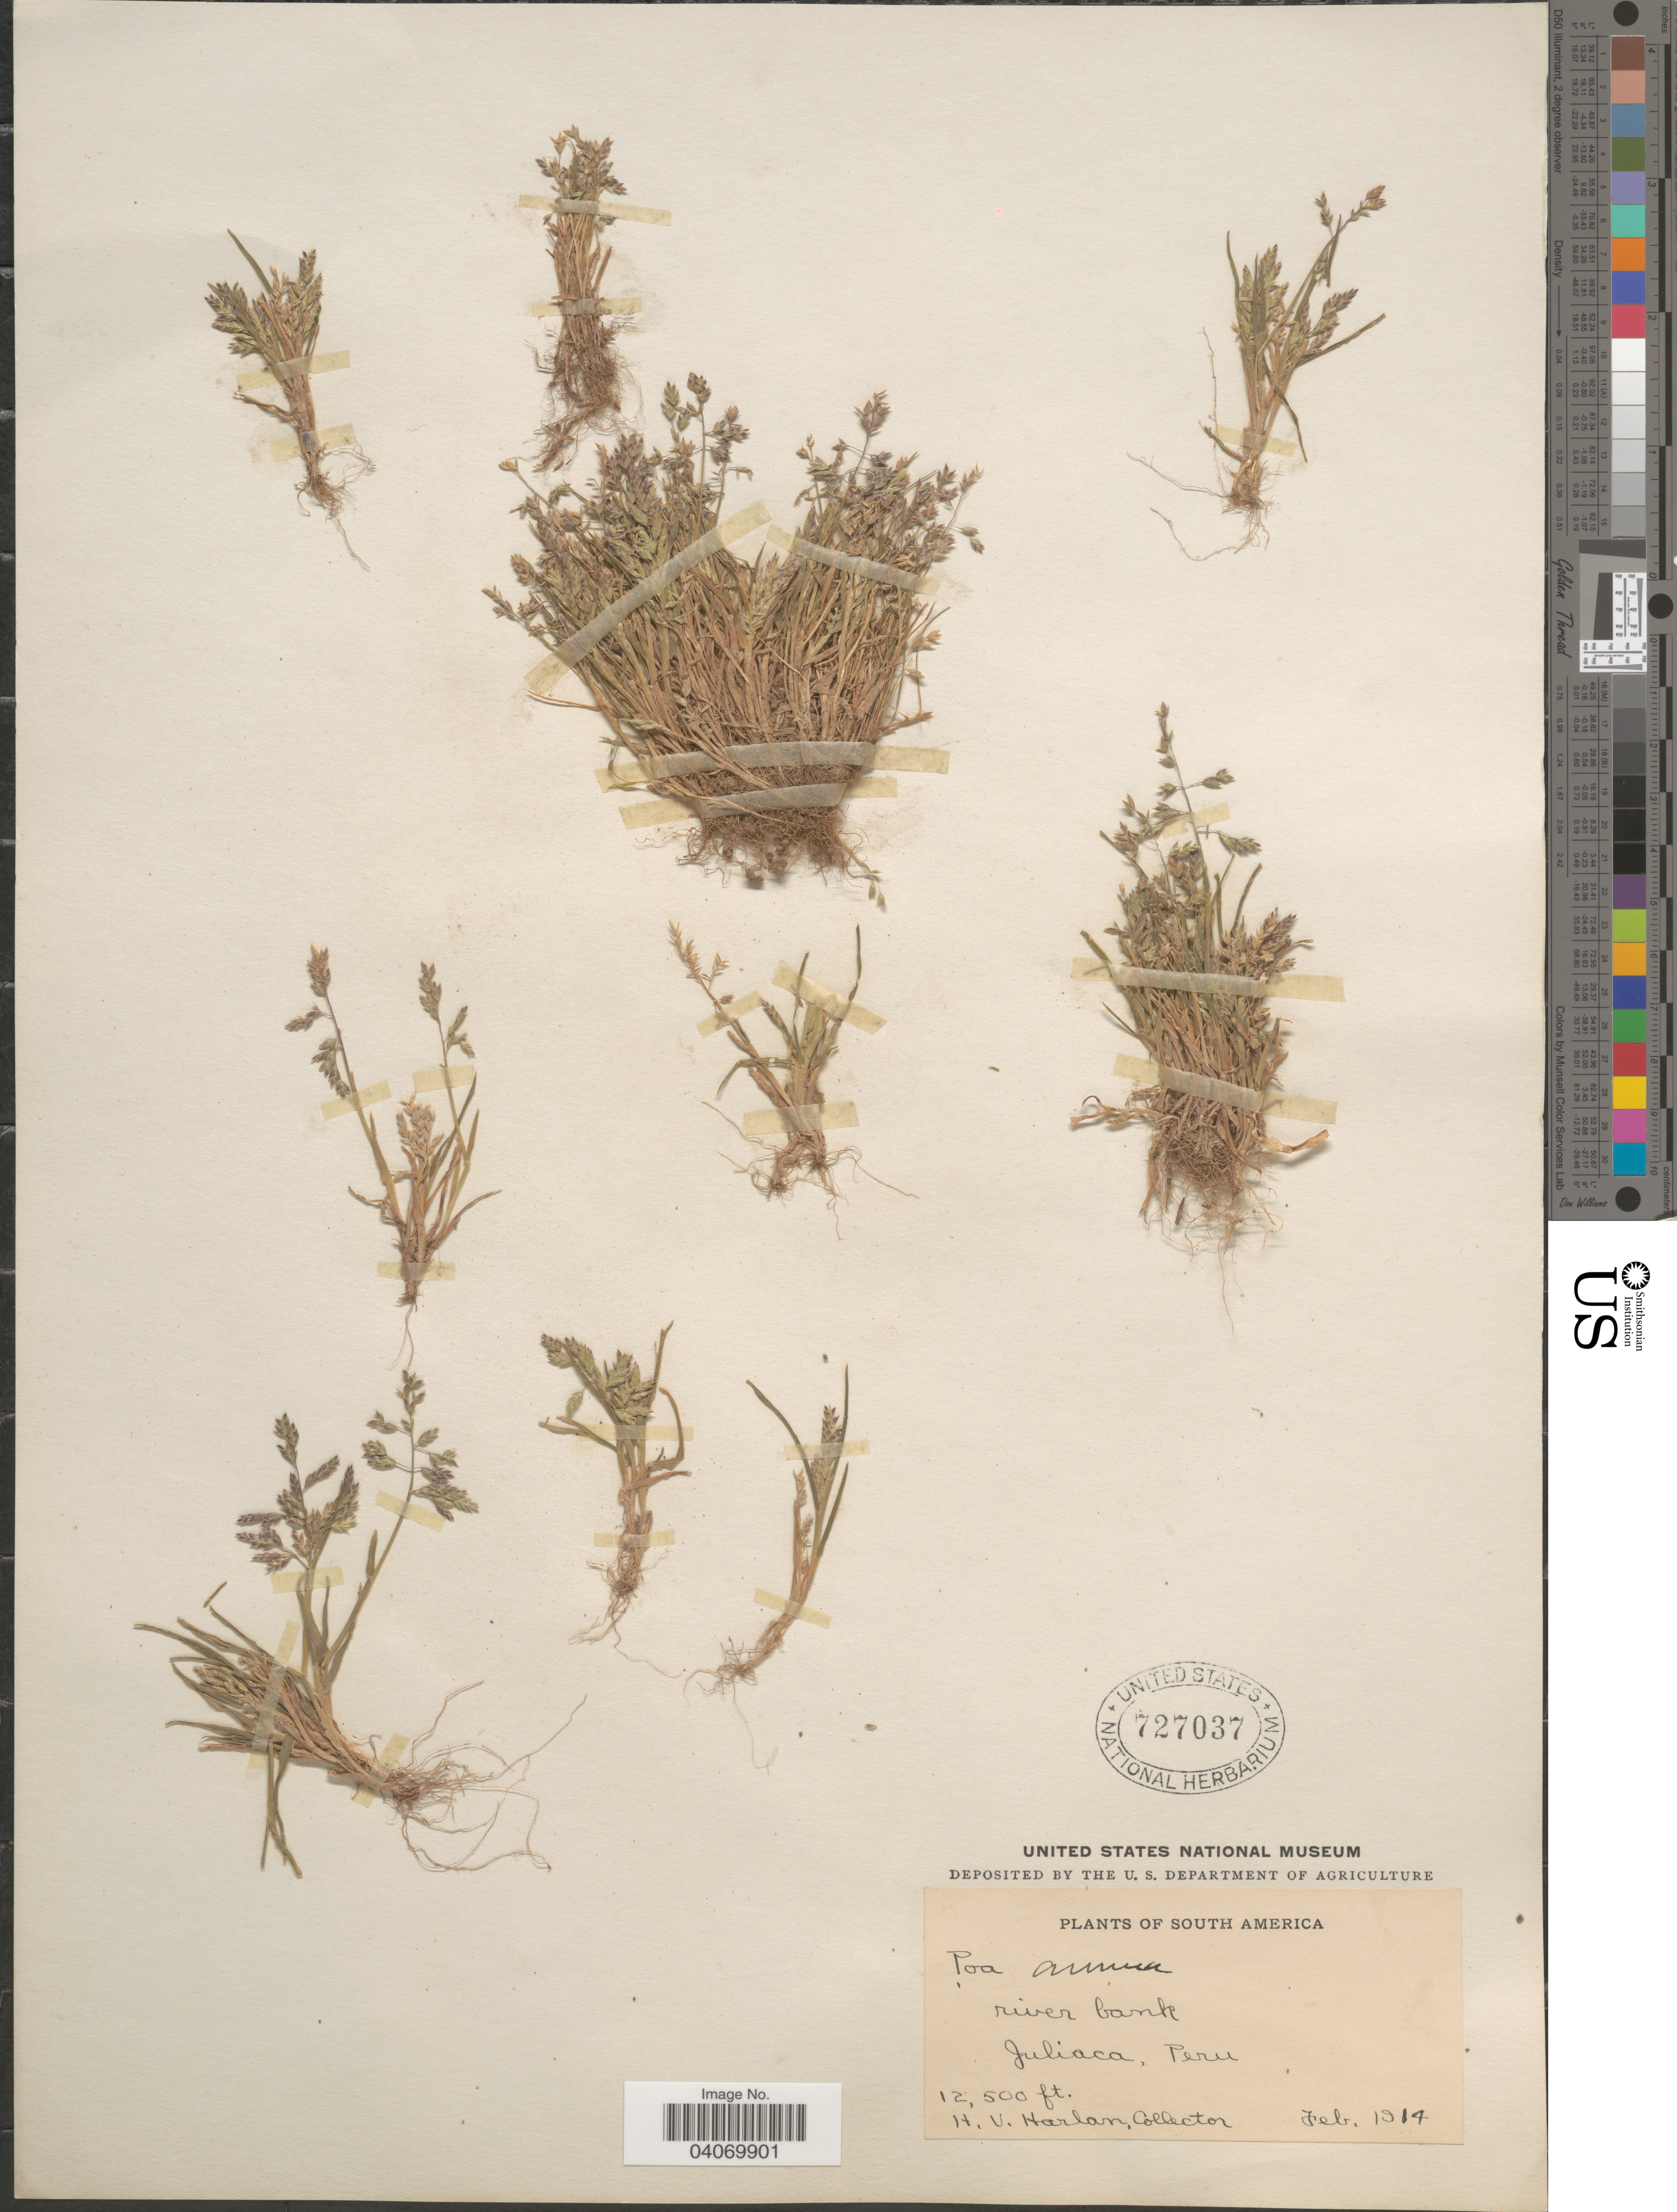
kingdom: Plantae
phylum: Tracheophyta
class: Liliopsida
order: Poales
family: Poaceae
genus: Poa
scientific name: Poa annua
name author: L.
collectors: H. Harlan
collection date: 1914-02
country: Peru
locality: Juliaca.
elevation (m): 3810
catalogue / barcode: US 727037